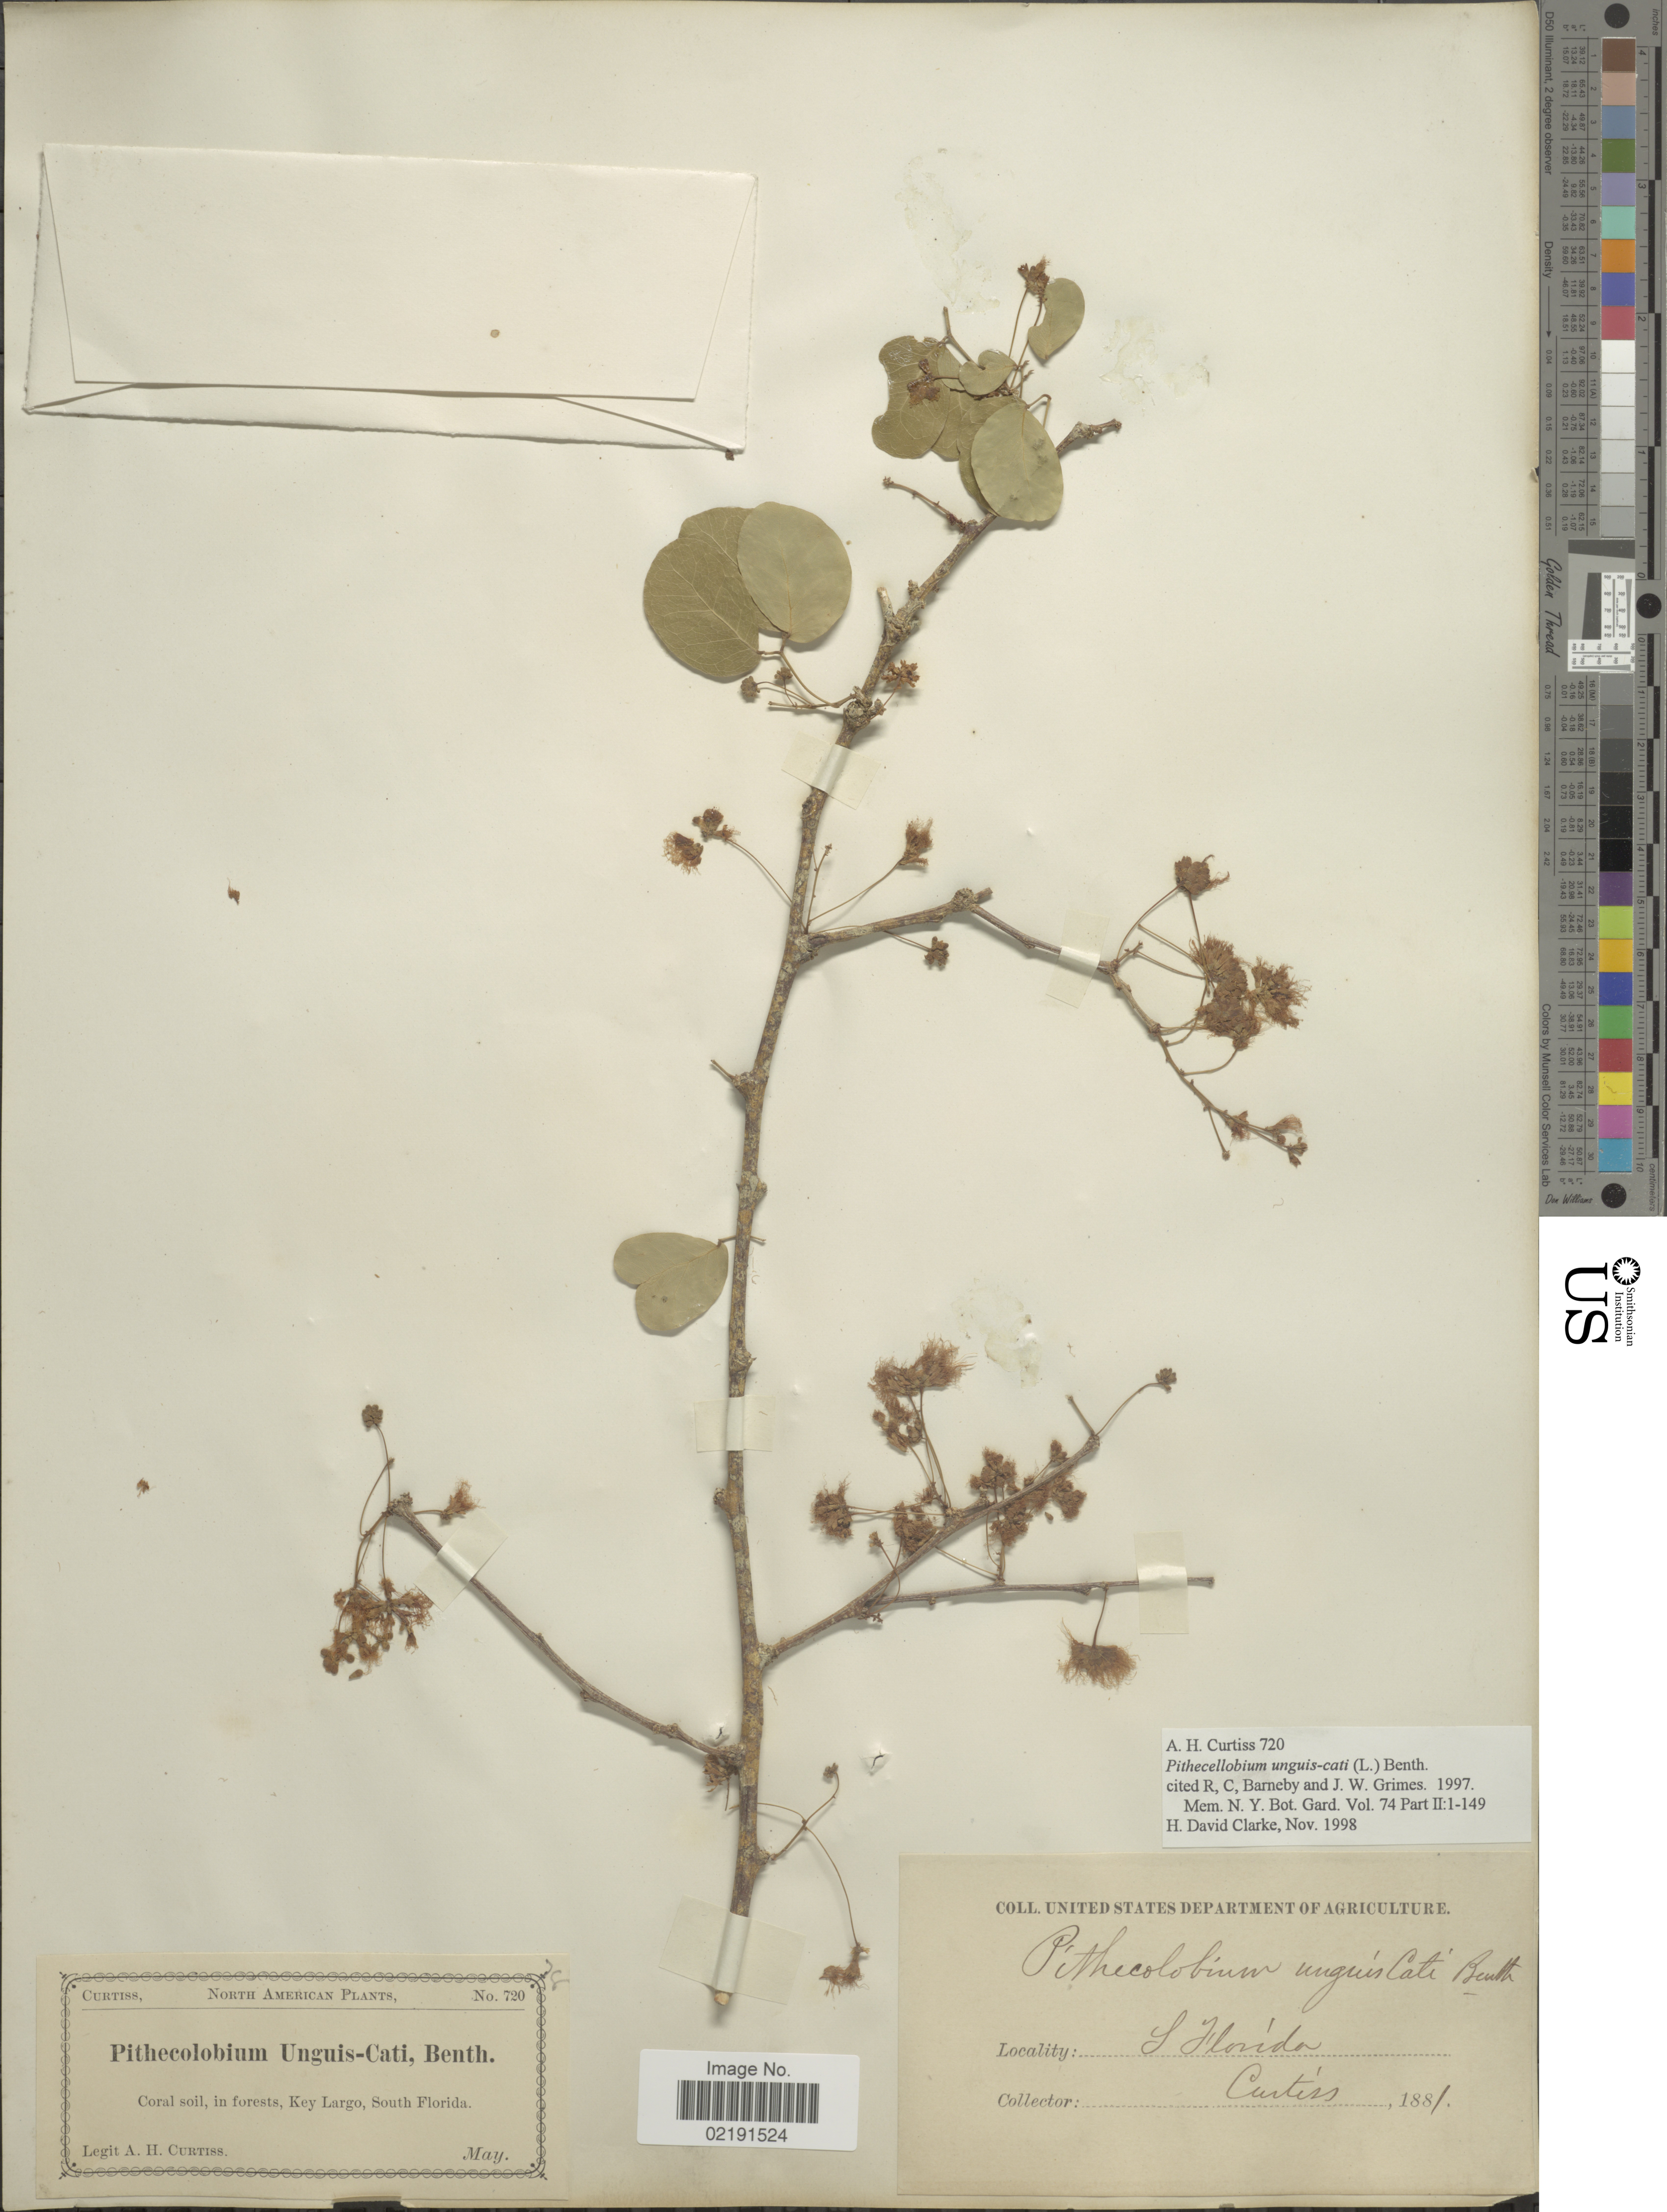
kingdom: Plantae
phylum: Tracheophyta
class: Magnoliopsida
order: Fabales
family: Fabaceae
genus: Pithecellobium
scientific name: Pithecellobium unguis-cati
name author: (L.) Benth.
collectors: A. H. Curtiss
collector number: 720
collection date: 1881-05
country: United States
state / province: Florida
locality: Coral soil, in forests, Key Largo, South Florida